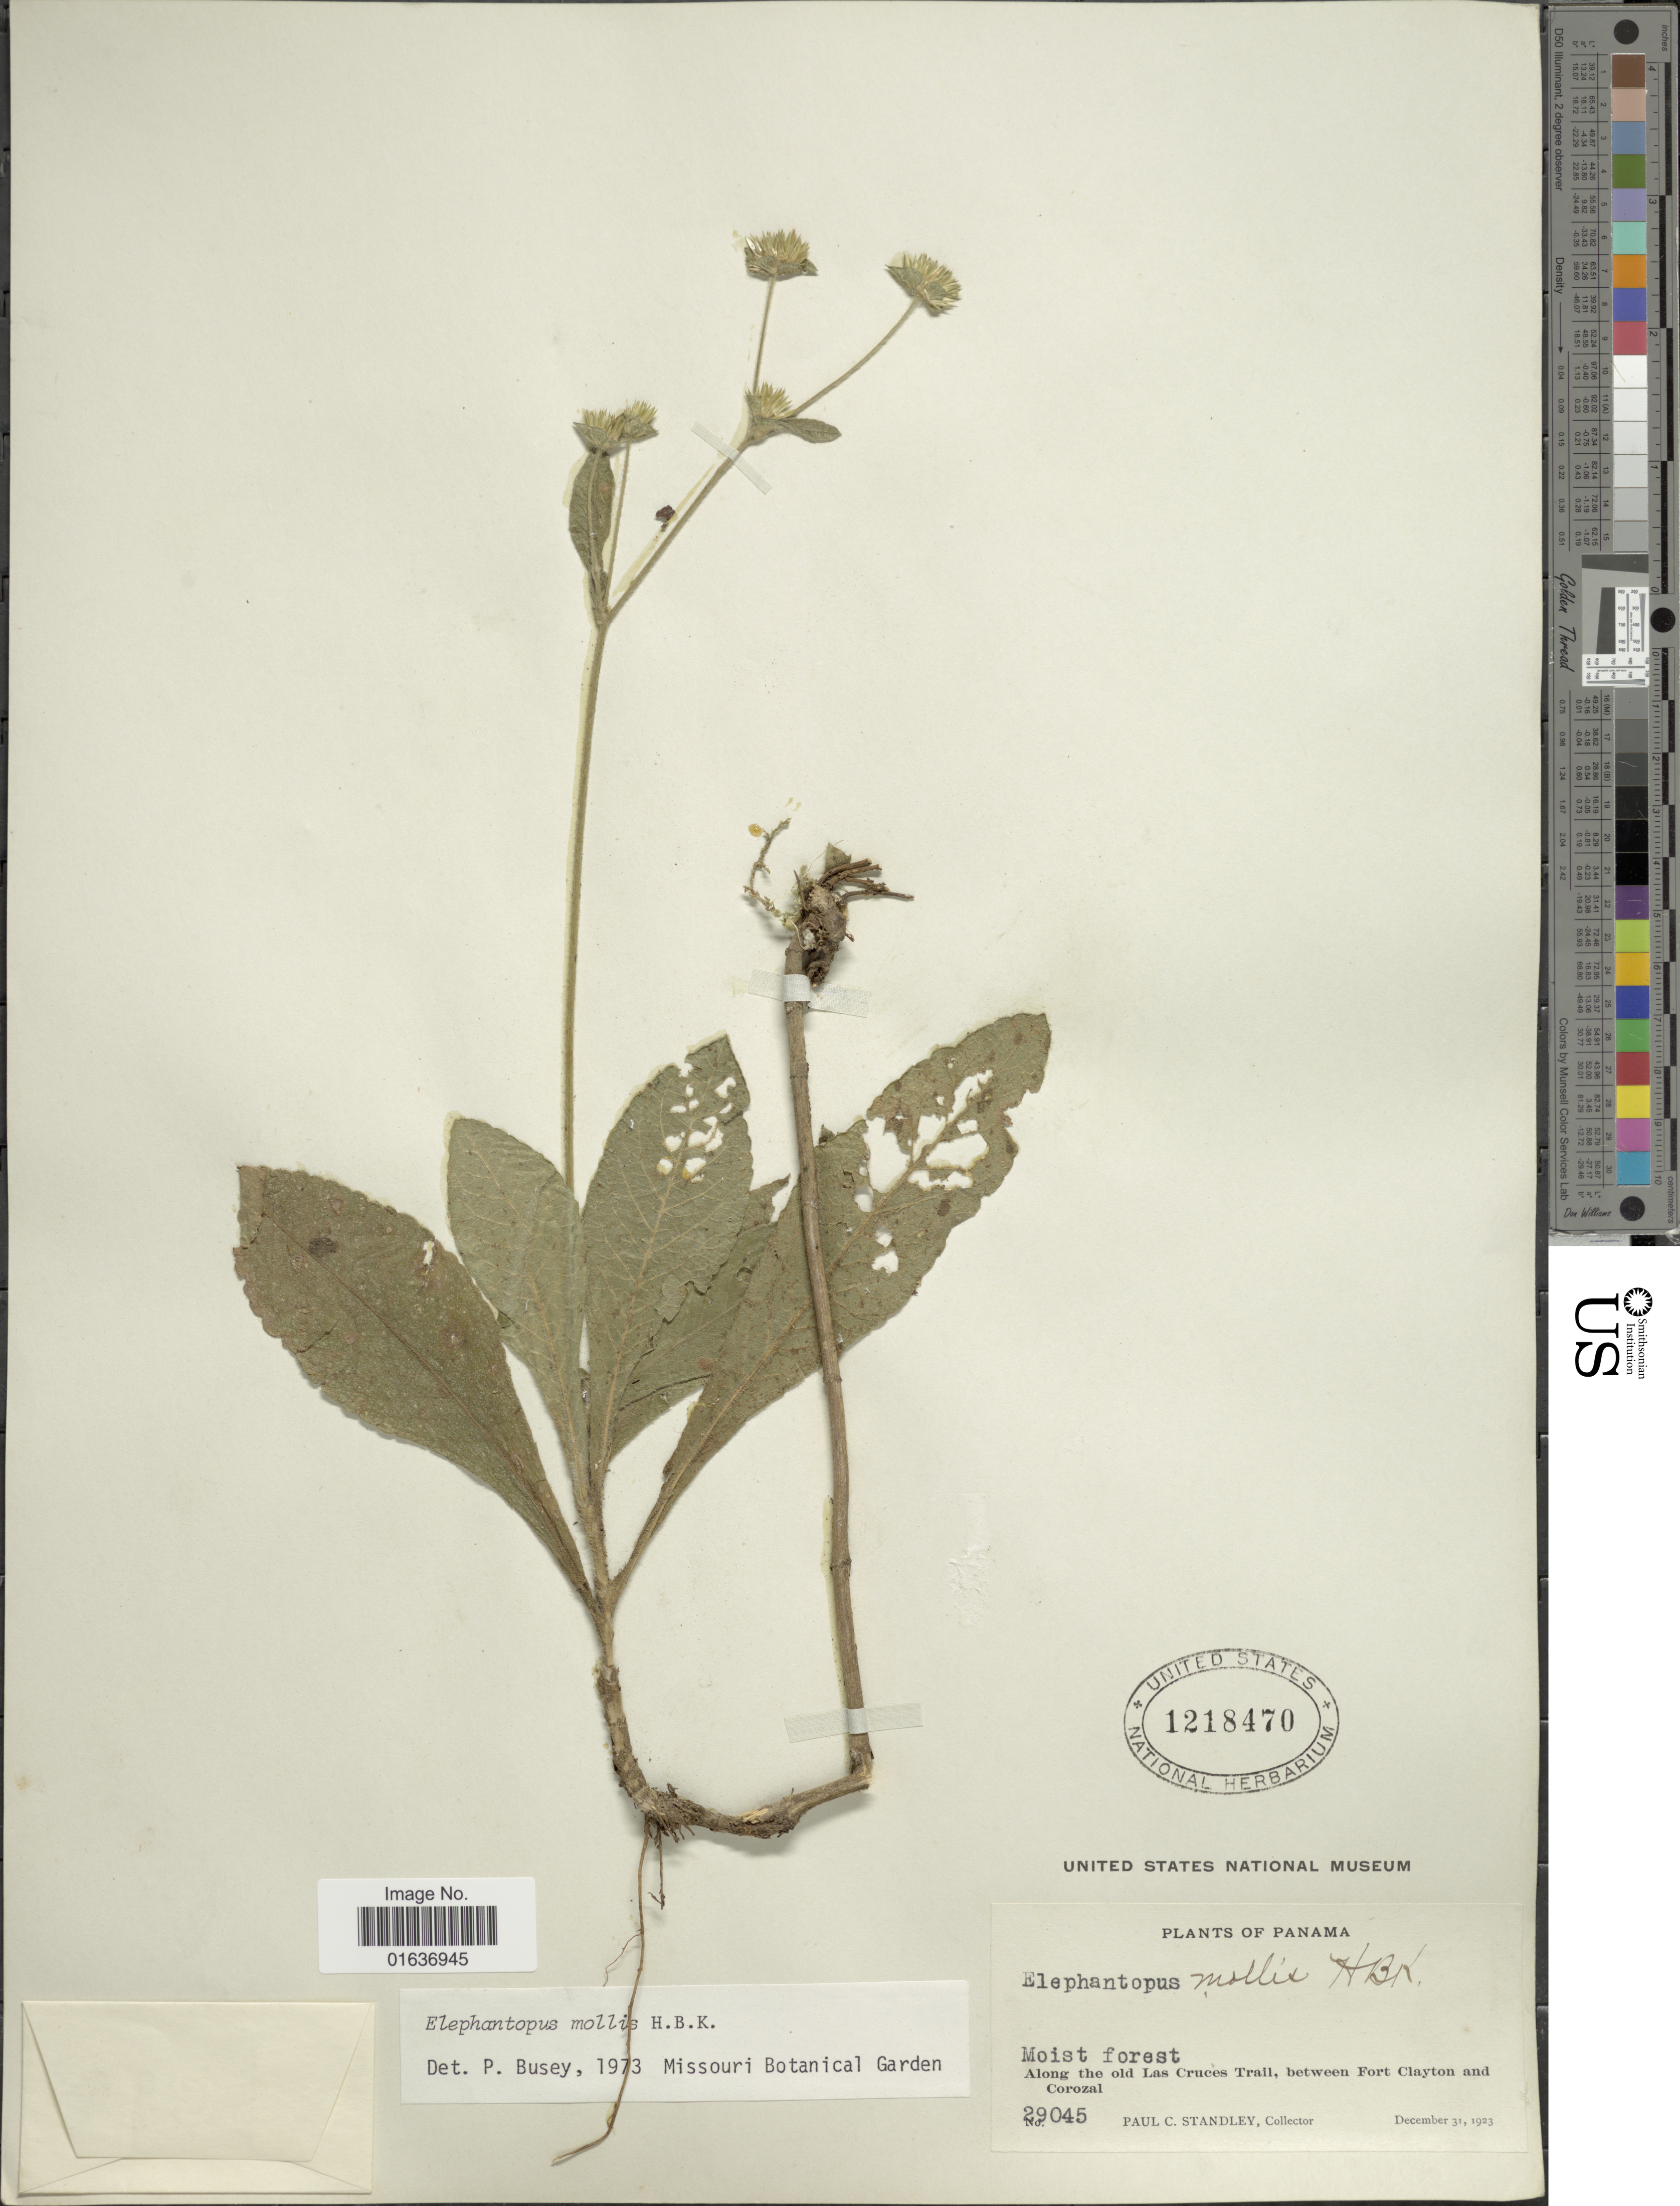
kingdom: Plantae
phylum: Tracheophyta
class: Magnoliopsida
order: Asterales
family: Asteraceae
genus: Elephantopus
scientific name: Elephantopus mollis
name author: Kunth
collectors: P. C. Standley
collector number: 29045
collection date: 1923-12-31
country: Panama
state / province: Colón / Panamá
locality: Moist forest, along the old Las Cruces Trail, between Fort Clayton and Corozal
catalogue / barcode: US 1218470